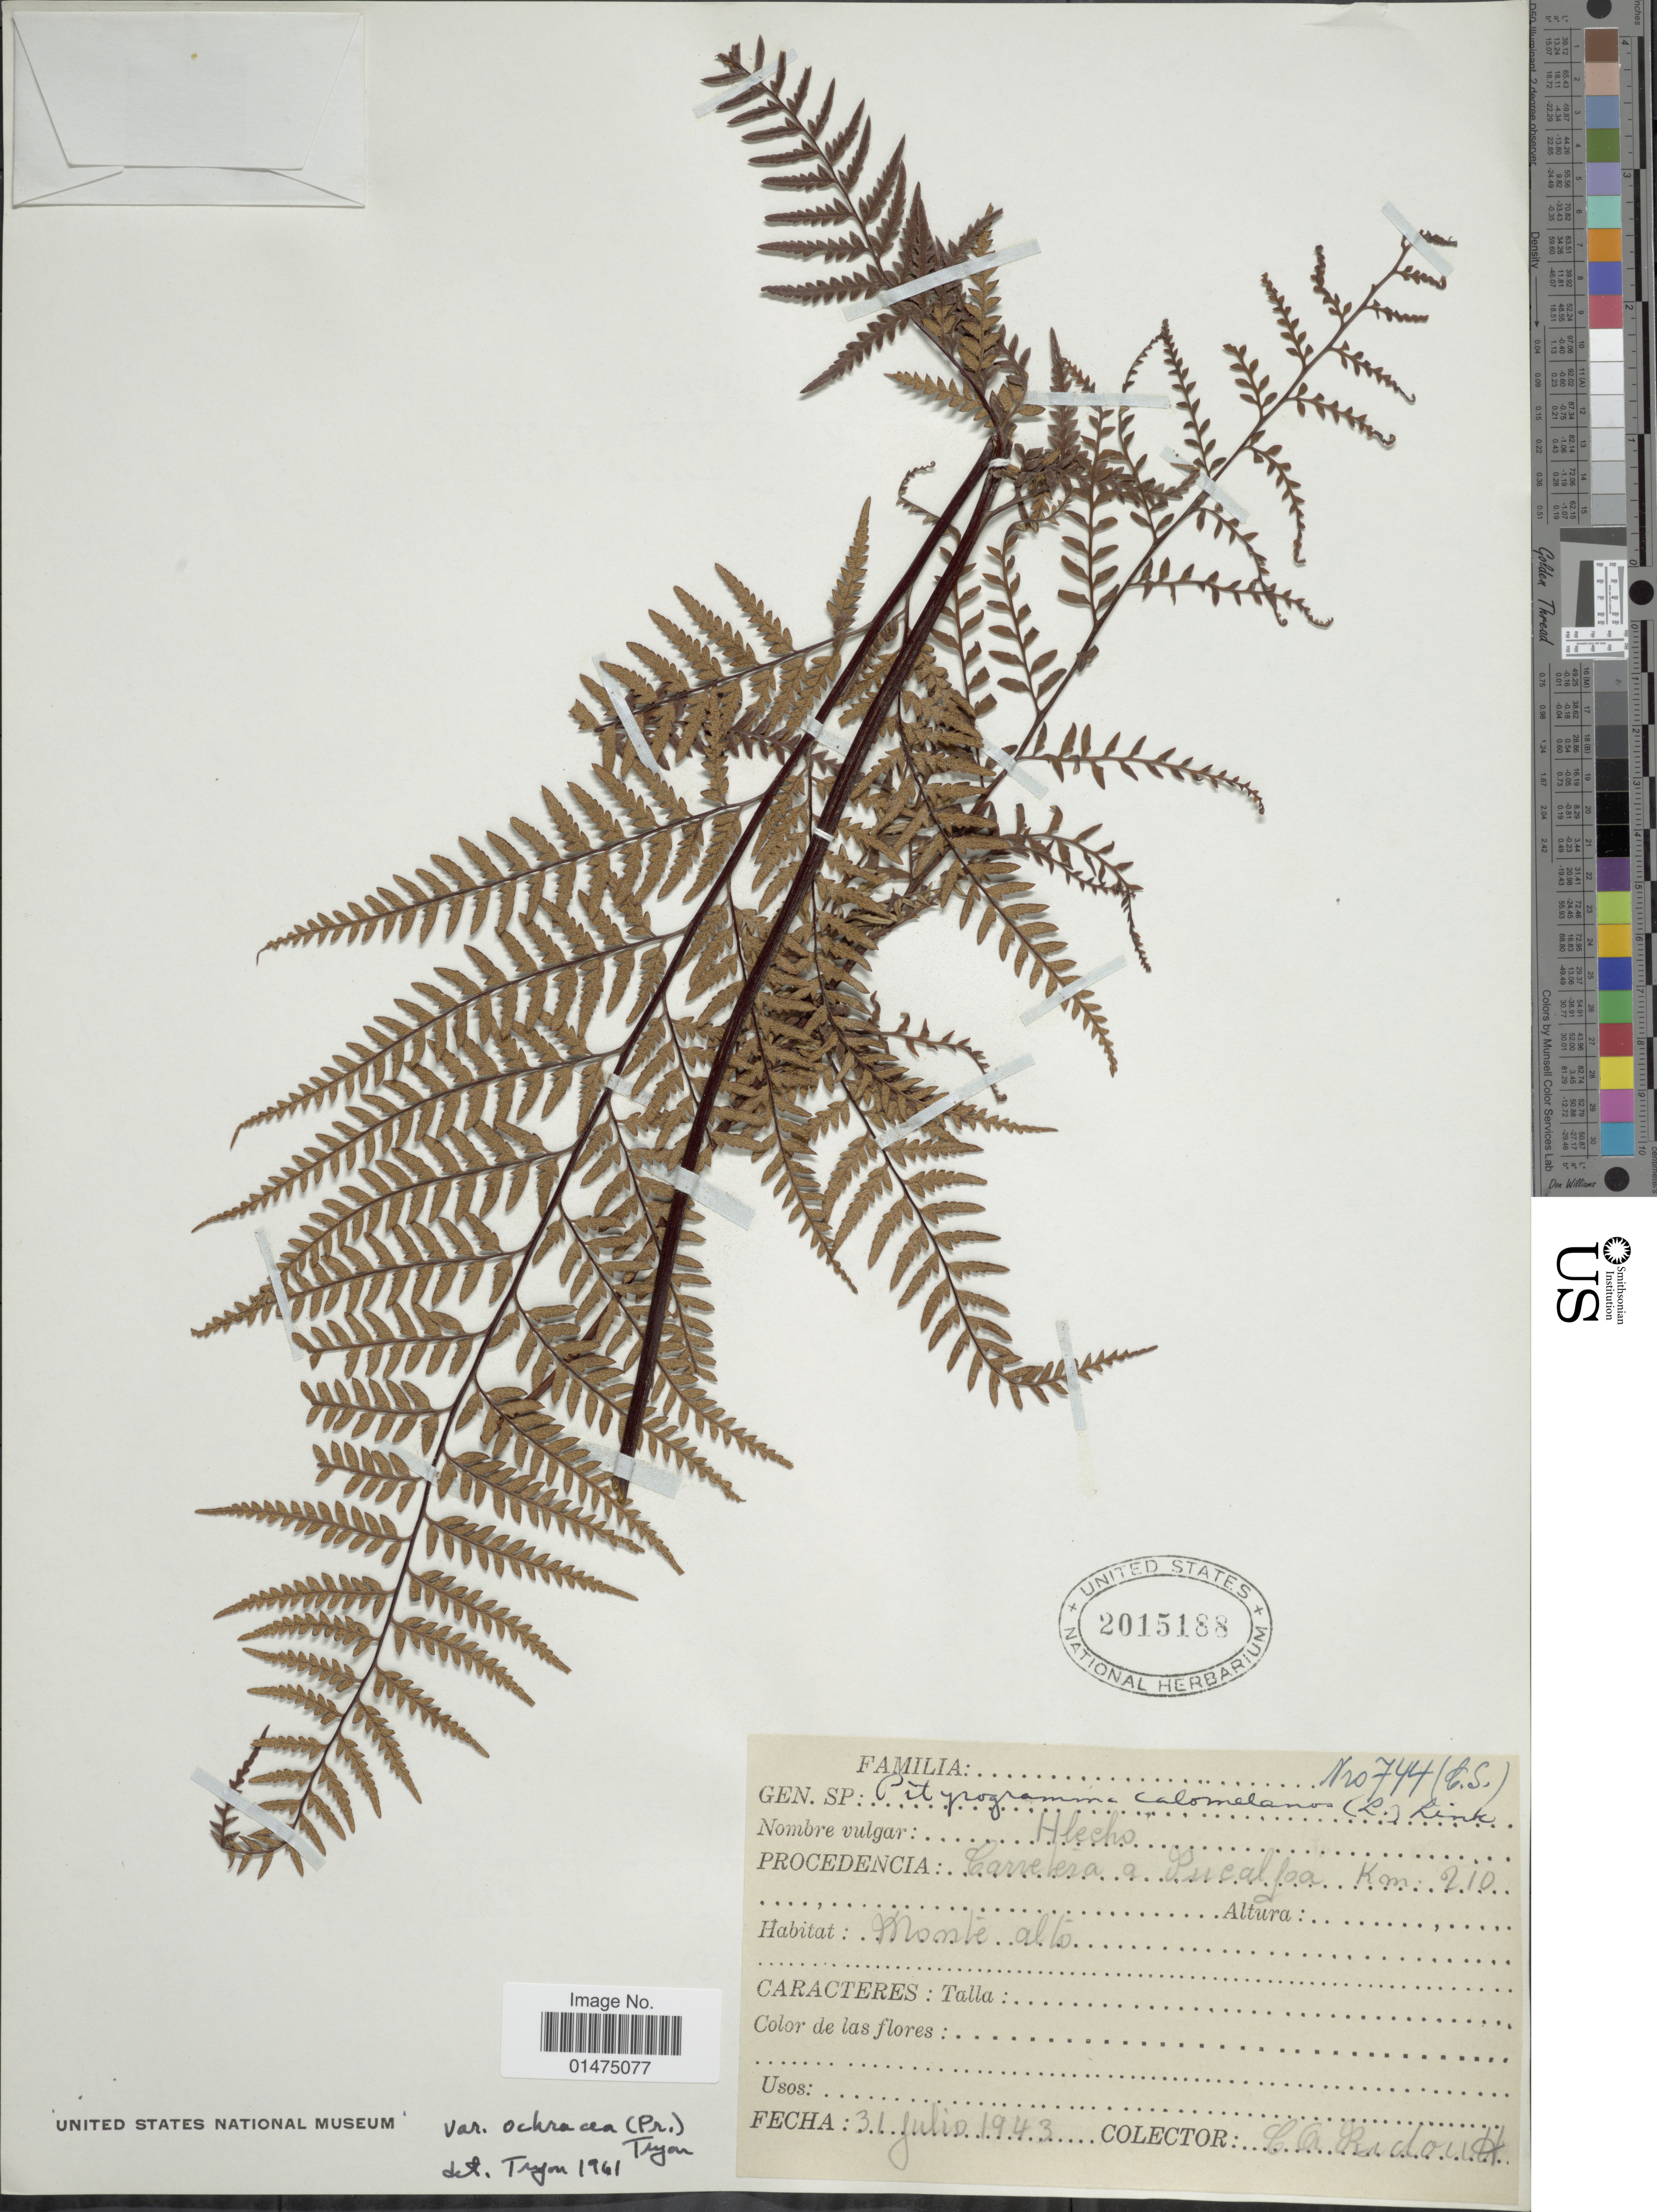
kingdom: Plantae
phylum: Tracheophyta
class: Polypodiopsida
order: Polypodiales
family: Pteridaceae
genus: Pityrogramma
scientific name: Pityrogramma ochracea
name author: (C. Presl) Domin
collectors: C. Ridoutt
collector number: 744(C.S.)*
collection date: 1943-07-31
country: Peru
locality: Carretera a Pucalpa, Km. 210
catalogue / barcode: US 2015188